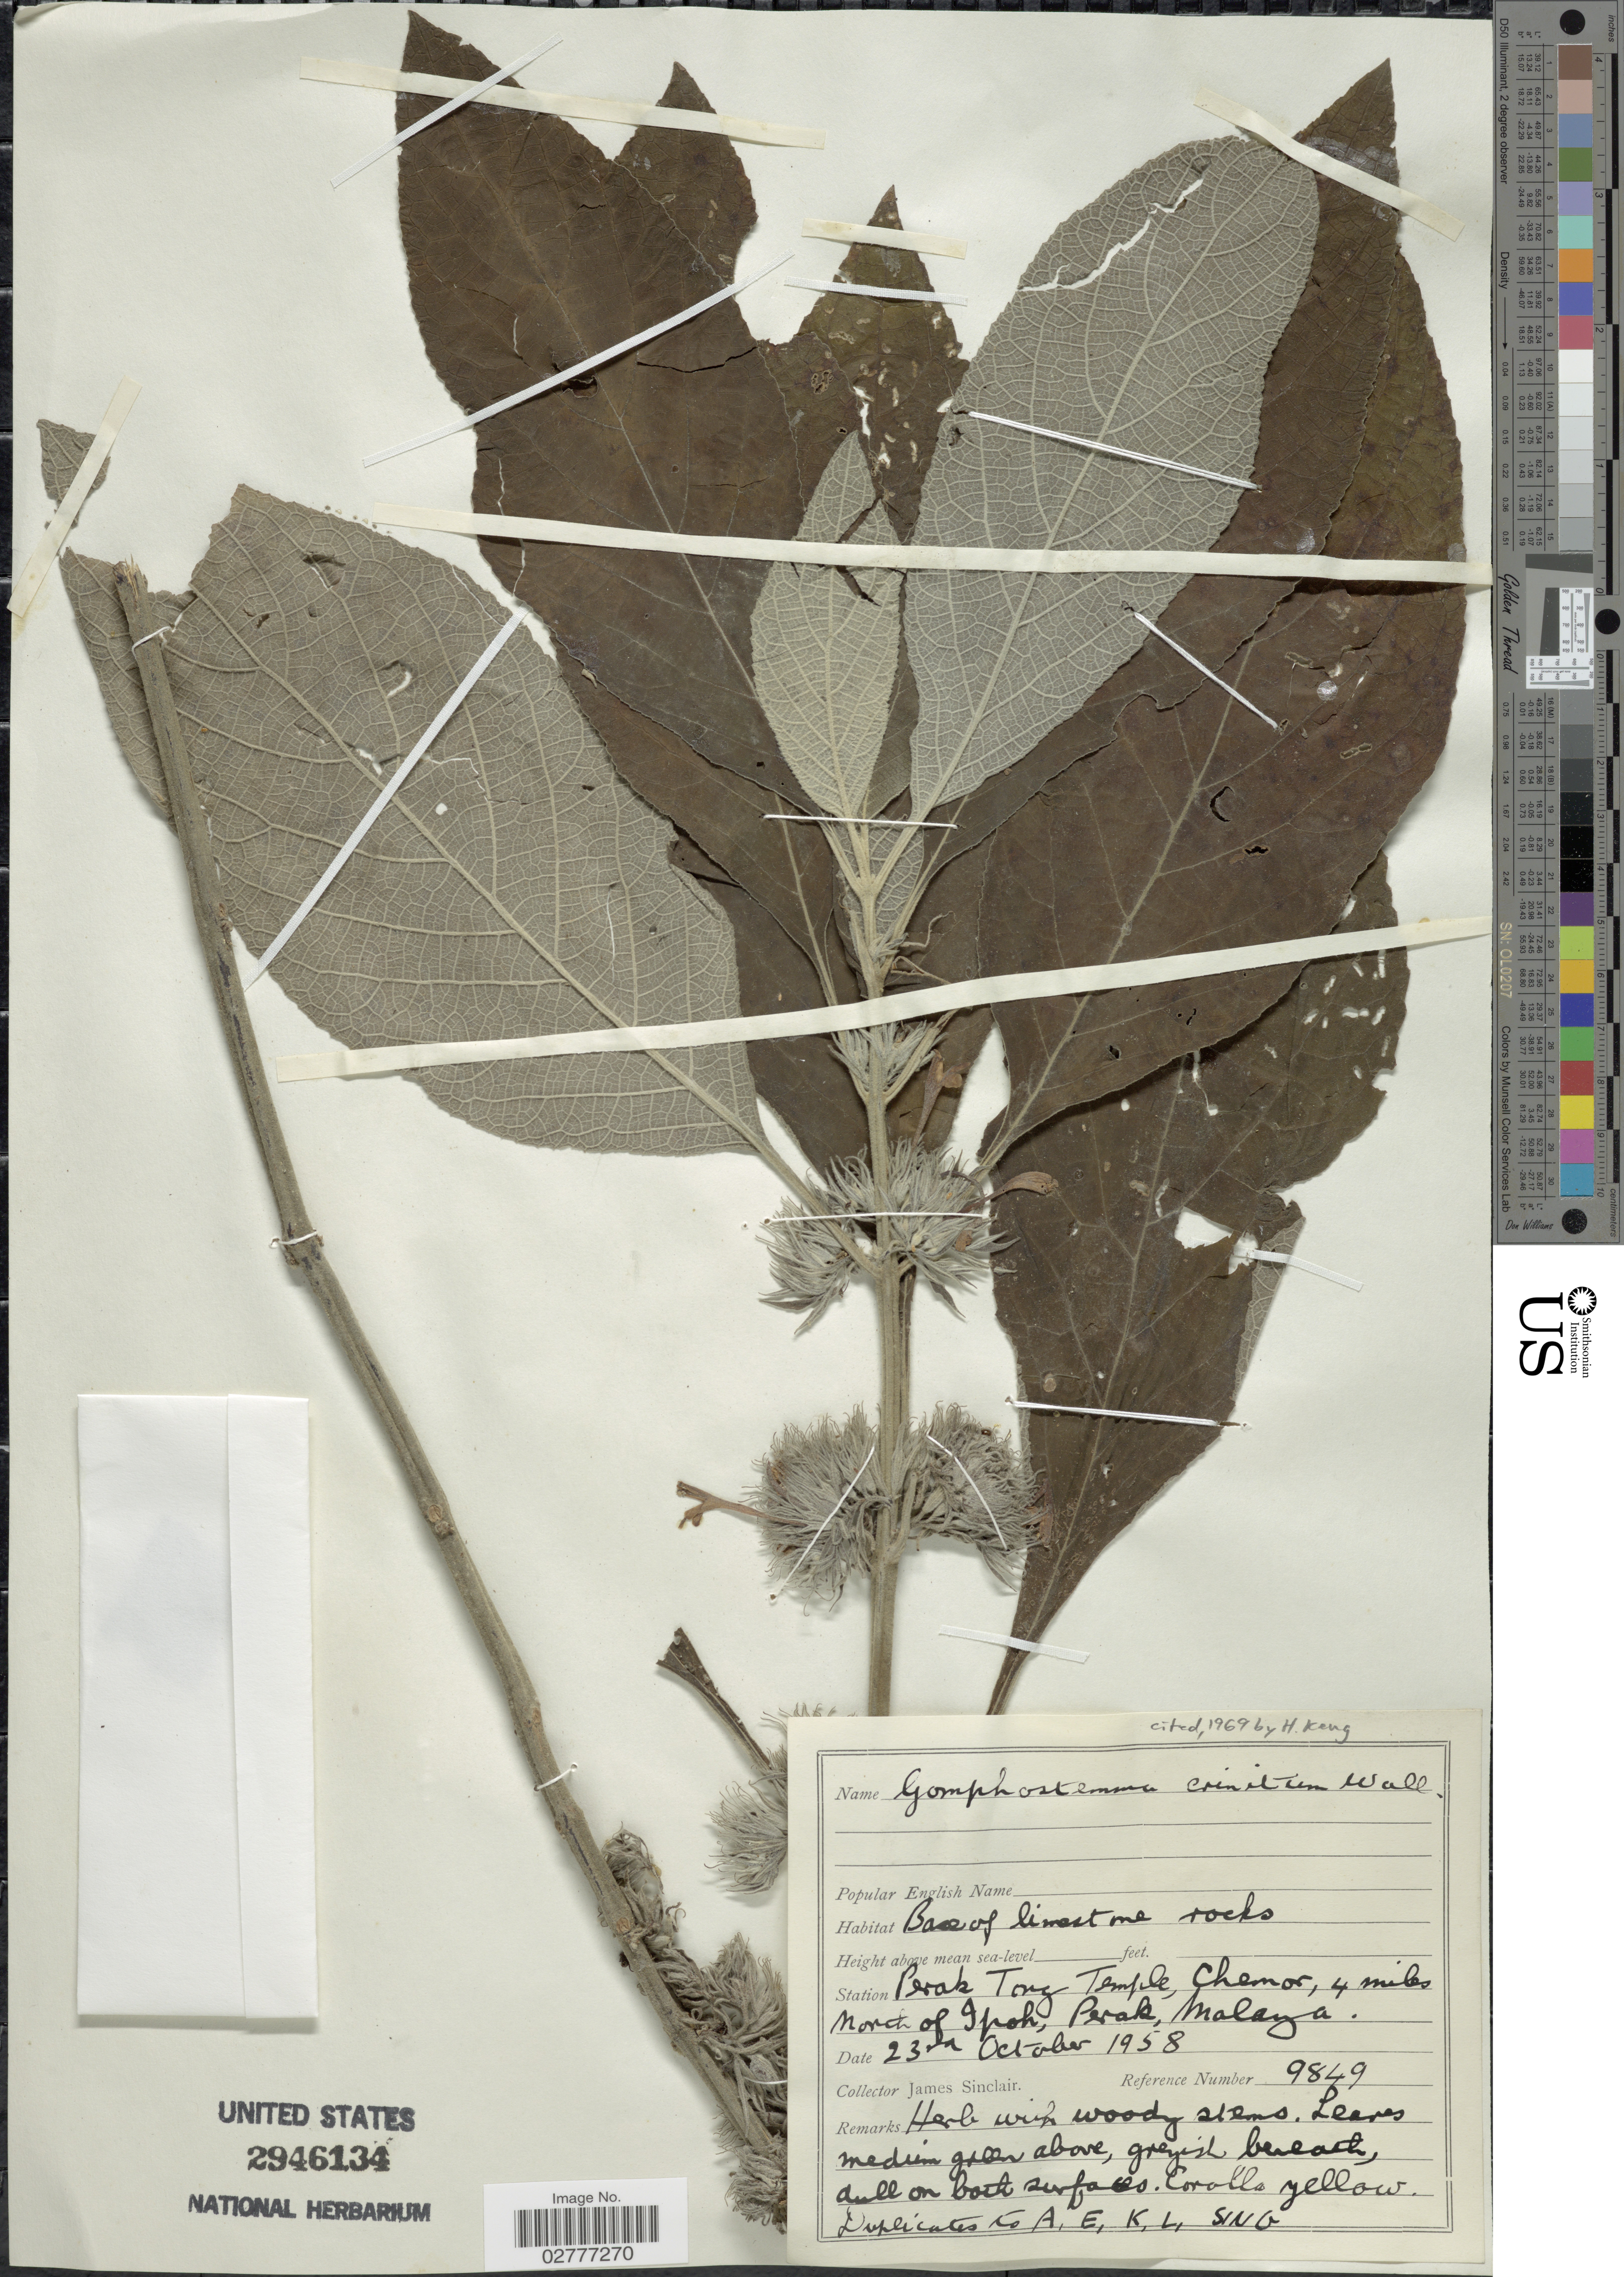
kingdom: Plantae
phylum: Tracheophyta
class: Magnoliopsida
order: Lamiales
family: Lamiaceae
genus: Gomphostemma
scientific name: Gomphostemma crinitum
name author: Wall. ex Benth.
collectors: J. Sinclair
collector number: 9849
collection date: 1958-10-23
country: Malaysia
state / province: Perak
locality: Station Perak Tong Temple, Chemor, 4 miles north of Ipoh, Perak, Malaya.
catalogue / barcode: US 2946134